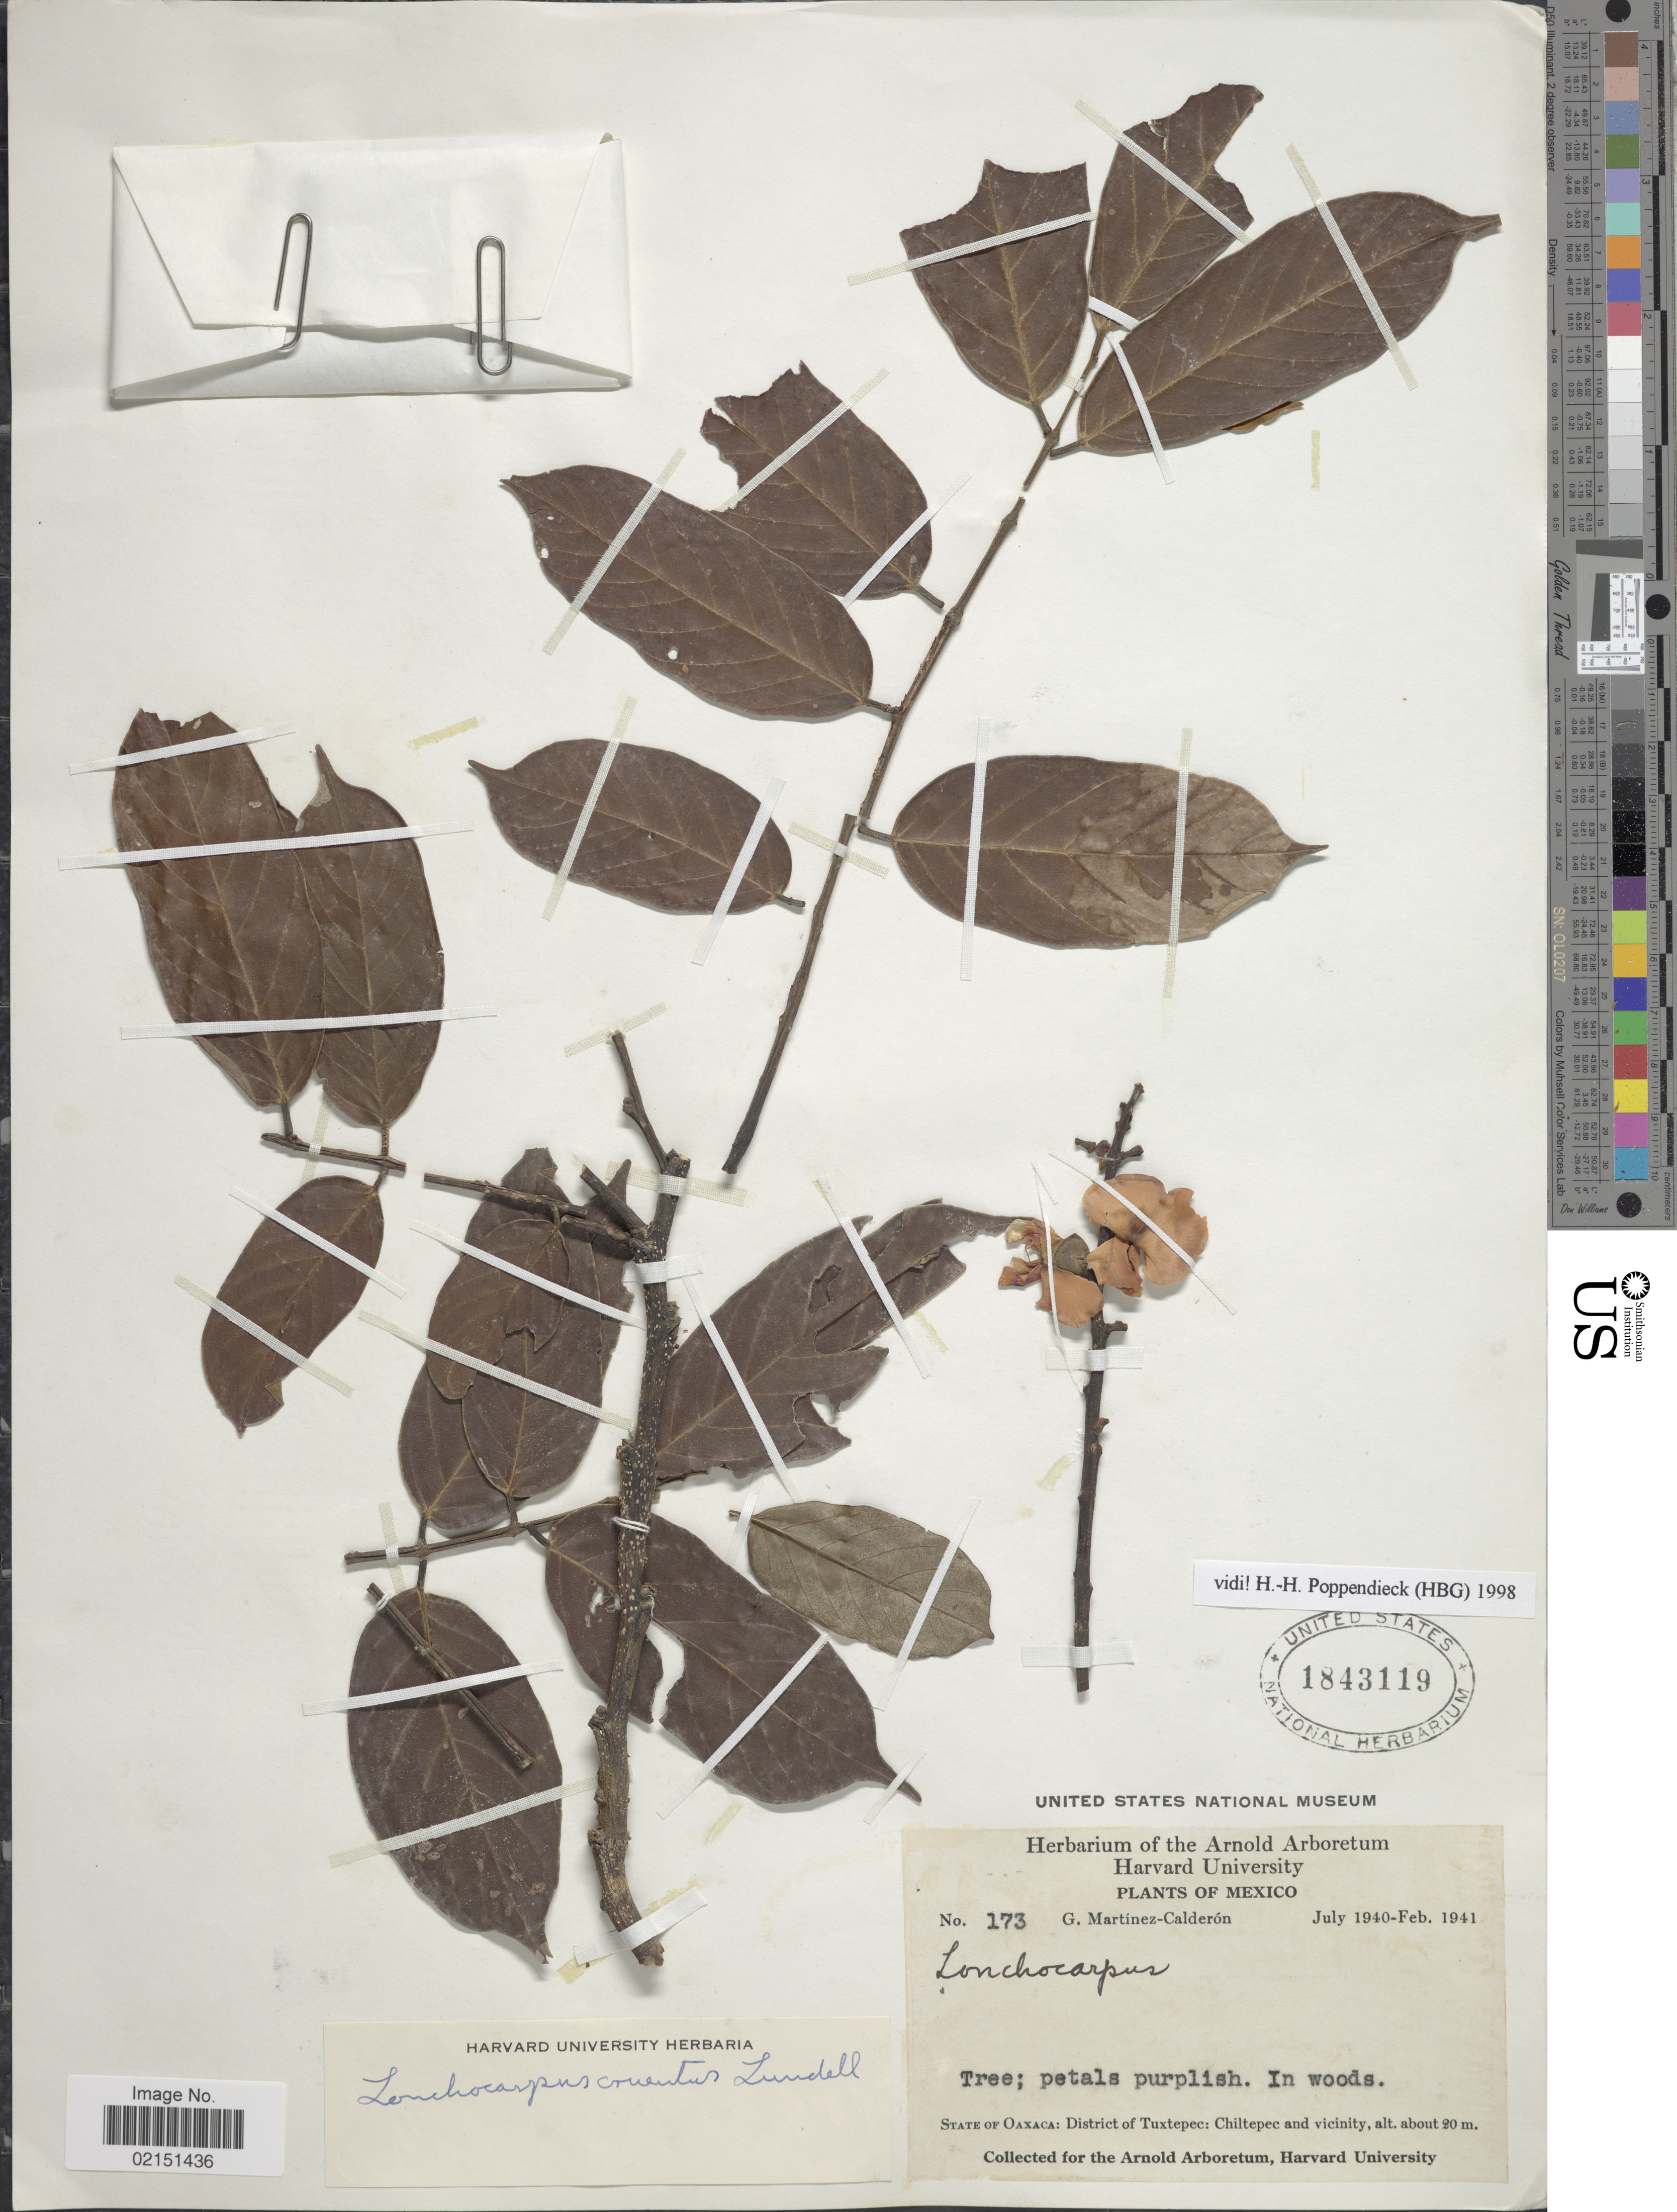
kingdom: Plantae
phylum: Tracheophyta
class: Magnoliopsida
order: Fabales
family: Fabaceae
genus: Lonchocarpus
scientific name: Lonchocarpus cruentus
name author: Lundell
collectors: G. Martínez Calderón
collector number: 173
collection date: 1940-07/1941-02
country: Mexico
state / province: Oaxaca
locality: State of Oaxaca: District of Tuxtepec: Chiltepec and vicinity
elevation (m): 20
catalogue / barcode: US 1843119